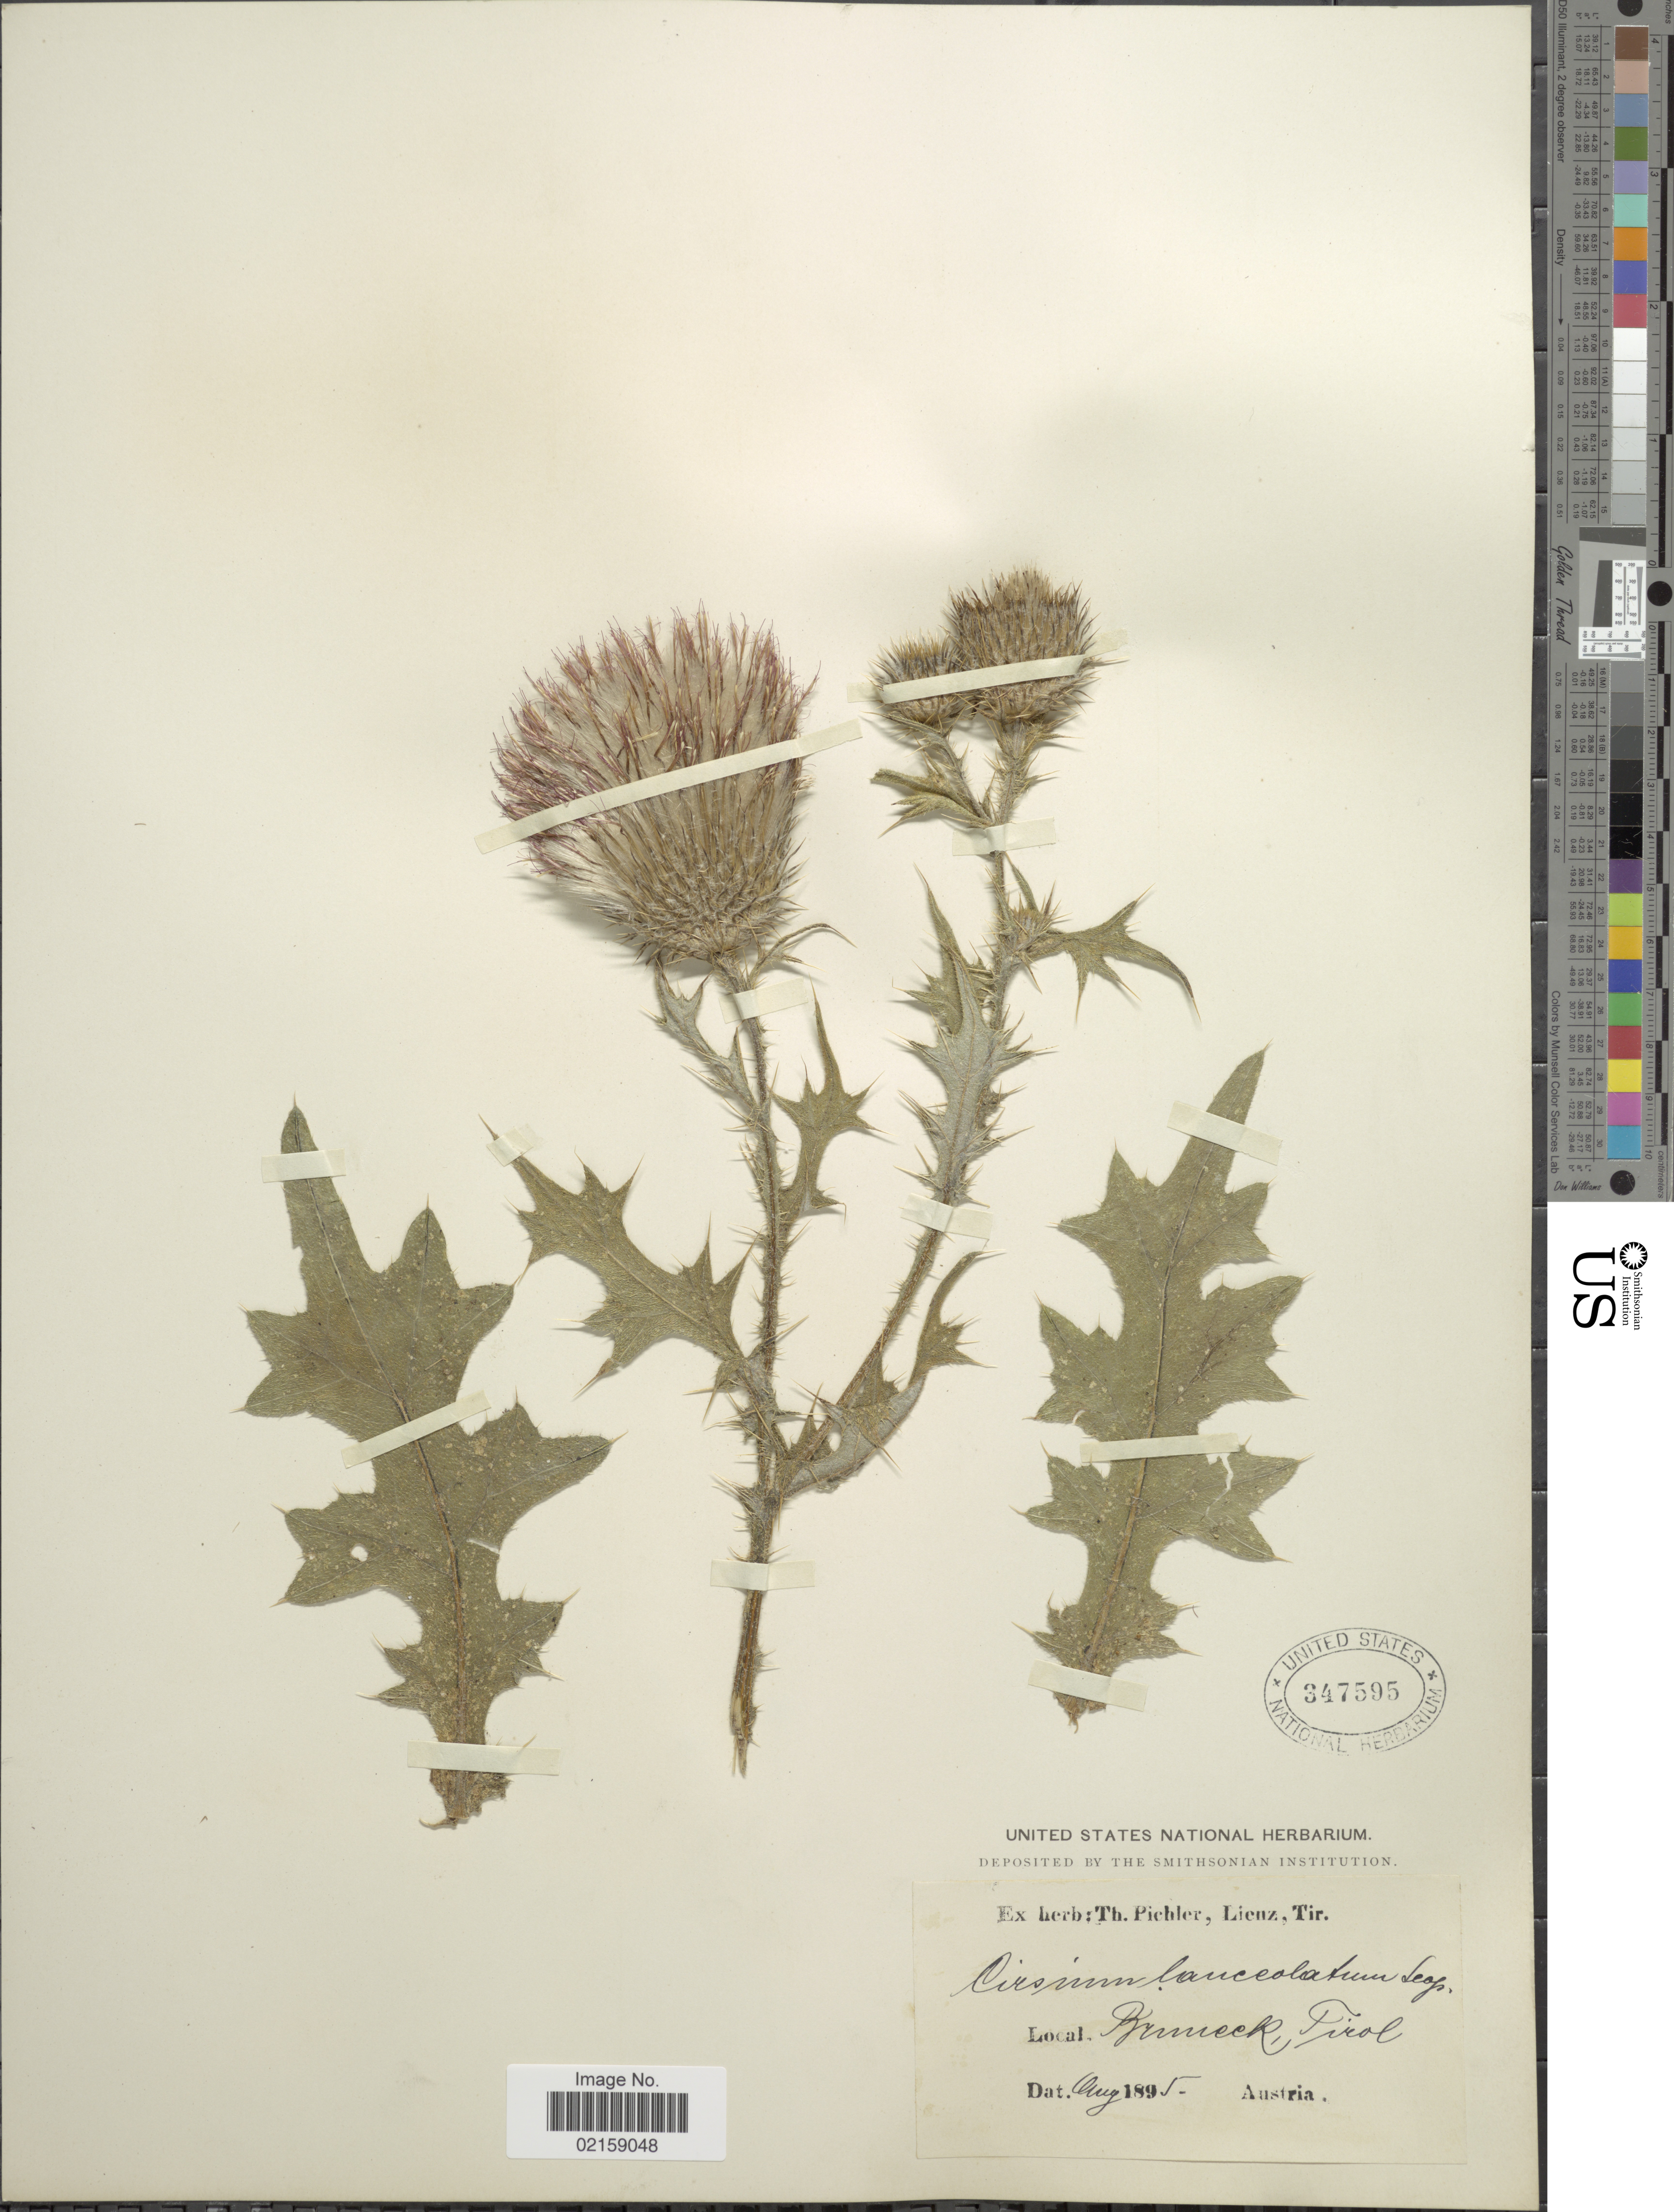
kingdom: Plantae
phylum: Tracheophyta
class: Magnoliopsida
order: Asterales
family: Asteraceae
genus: Cirsium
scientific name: Cirsium vulgare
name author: (Savi) Ten.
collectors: ex herb. T. Pichler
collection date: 1895-08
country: Austria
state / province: Tirol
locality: Krimeck. [interpreted]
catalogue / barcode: US 347595